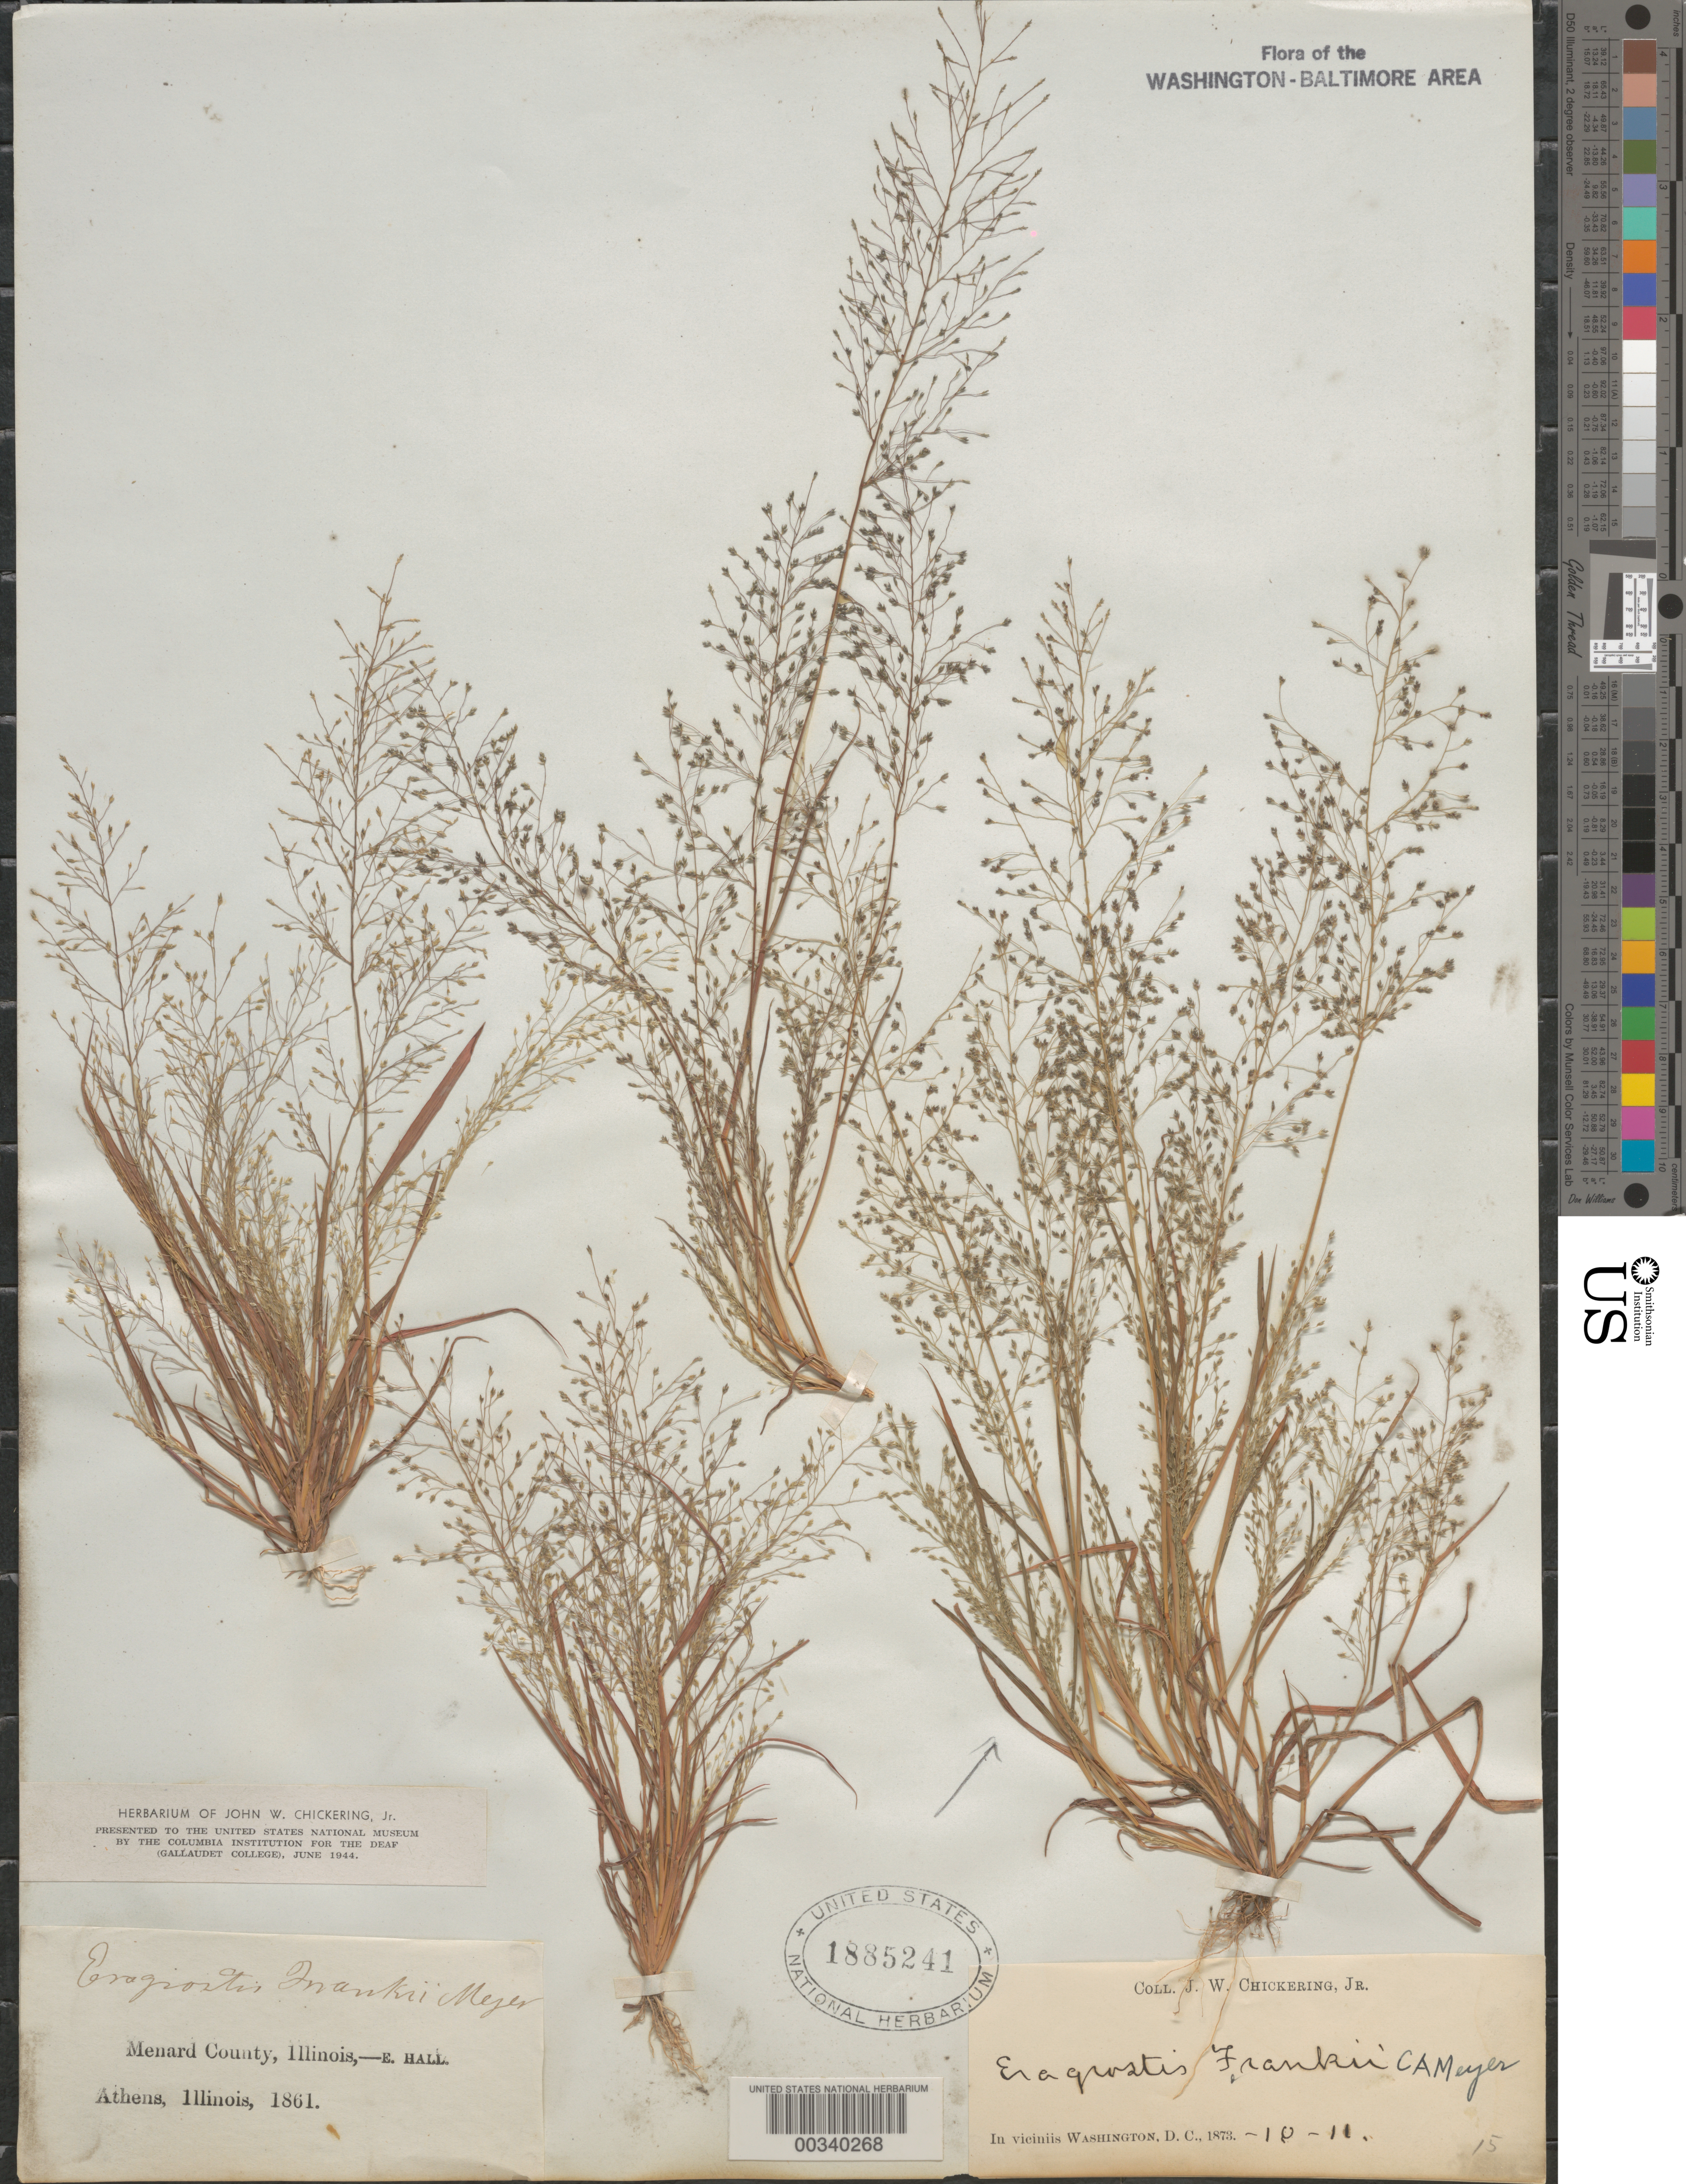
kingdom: Plantae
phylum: Tracheophyta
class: Liliopsida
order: Poales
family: Poaceae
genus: Eragrostis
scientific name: Eragrostis frankii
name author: C.A. Mey. ex Steud.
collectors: J. Chickering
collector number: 15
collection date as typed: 10 Nov 1873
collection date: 1873-11-10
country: United States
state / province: District of Columbia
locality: Washington DC area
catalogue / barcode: US 1885241